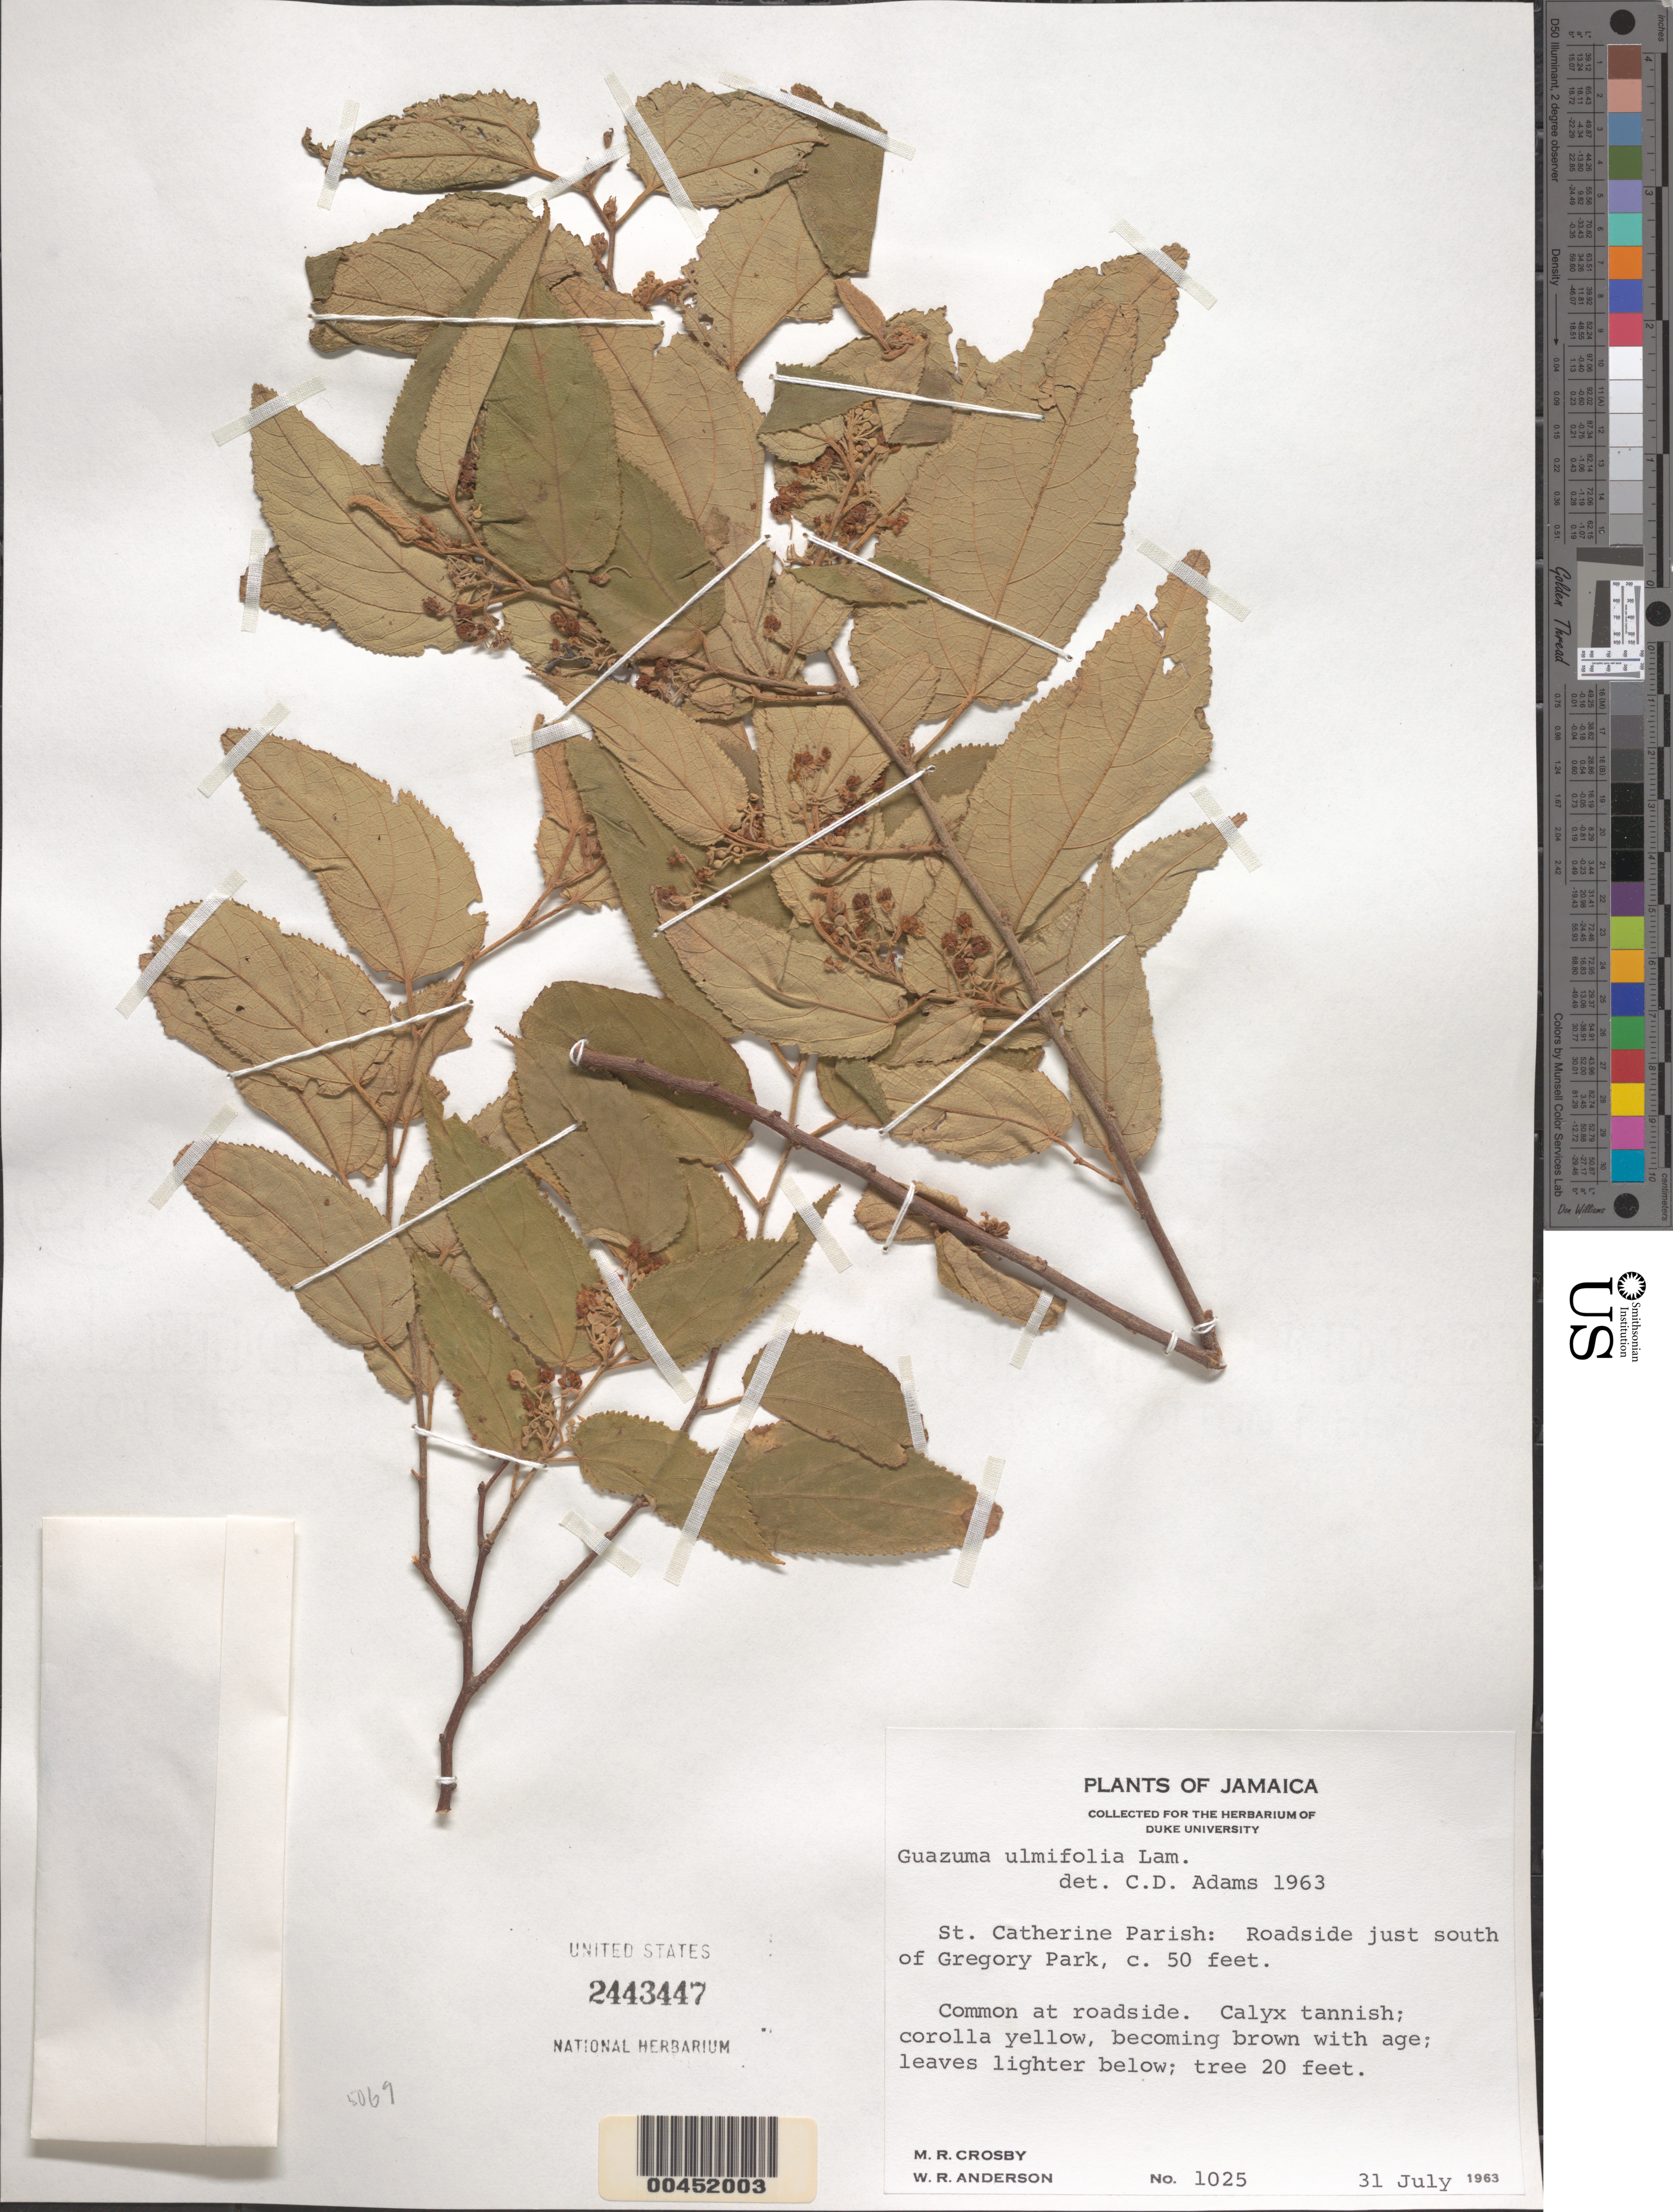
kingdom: Plantae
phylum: Tracheophyta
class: Magnoliopsida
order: Malvales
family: Malvaceae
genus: Guazuma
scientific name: Guazuma ulmifolia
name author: Lam.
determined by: Adams, C. D.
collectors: M. R. Crosby & W. R. Anderson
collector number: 1025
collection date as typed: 31 Jul 1963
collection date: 1963-07-31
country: Jamaica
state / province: Saint Catherine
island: Greater Antilles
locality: S of Gregory Park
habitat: roadside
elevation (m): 15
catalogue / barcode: US 2443447